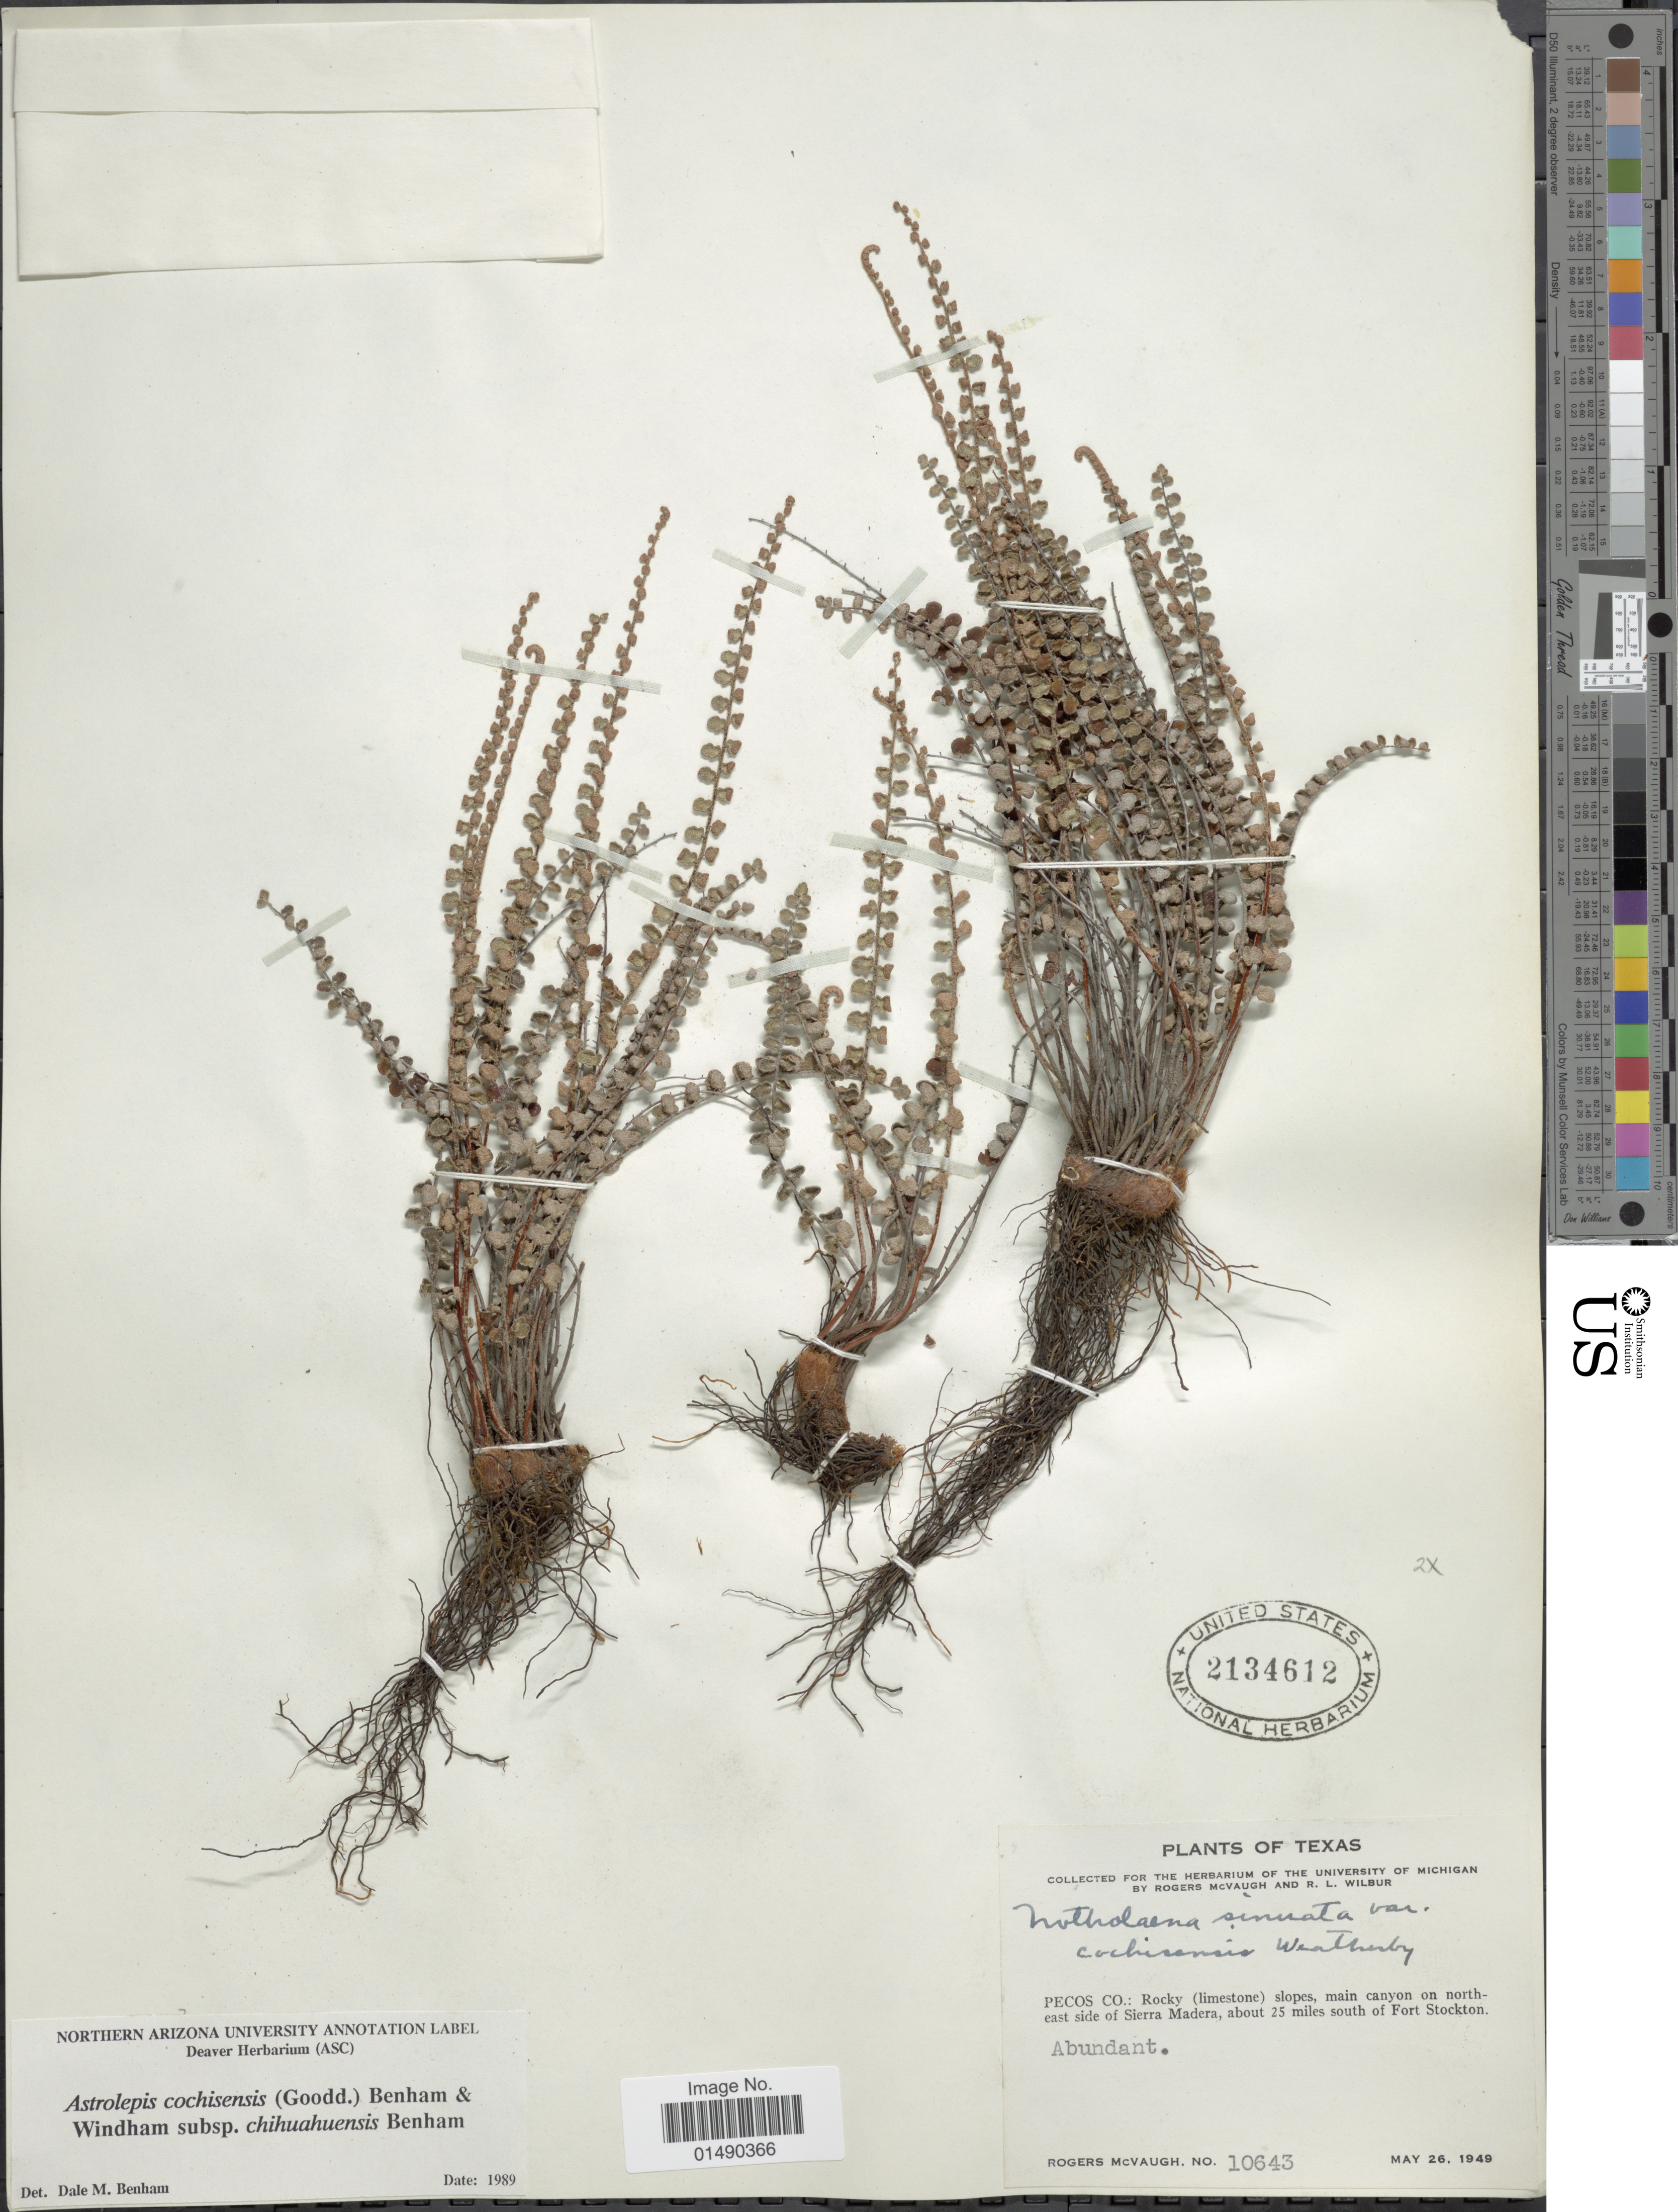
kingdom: Plantae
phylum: Tracheophyta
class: Polypodiopsida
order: Polypodiales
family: Pteridaceae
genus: Astrolepis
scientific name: Astrolepis cochisensis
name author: (C.O. Goodd.) D.M. Benham & Windham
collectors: R. McVaugh & R. L. Wilbur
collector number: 10643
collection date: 1949-05-26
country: United States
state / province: Texas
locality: Pecos Co.: Rocky (limestone) slopes, main canyon on north-east side of Sierra Madera, about 25 miles south of Fort Stockton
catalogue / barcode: US 2134612